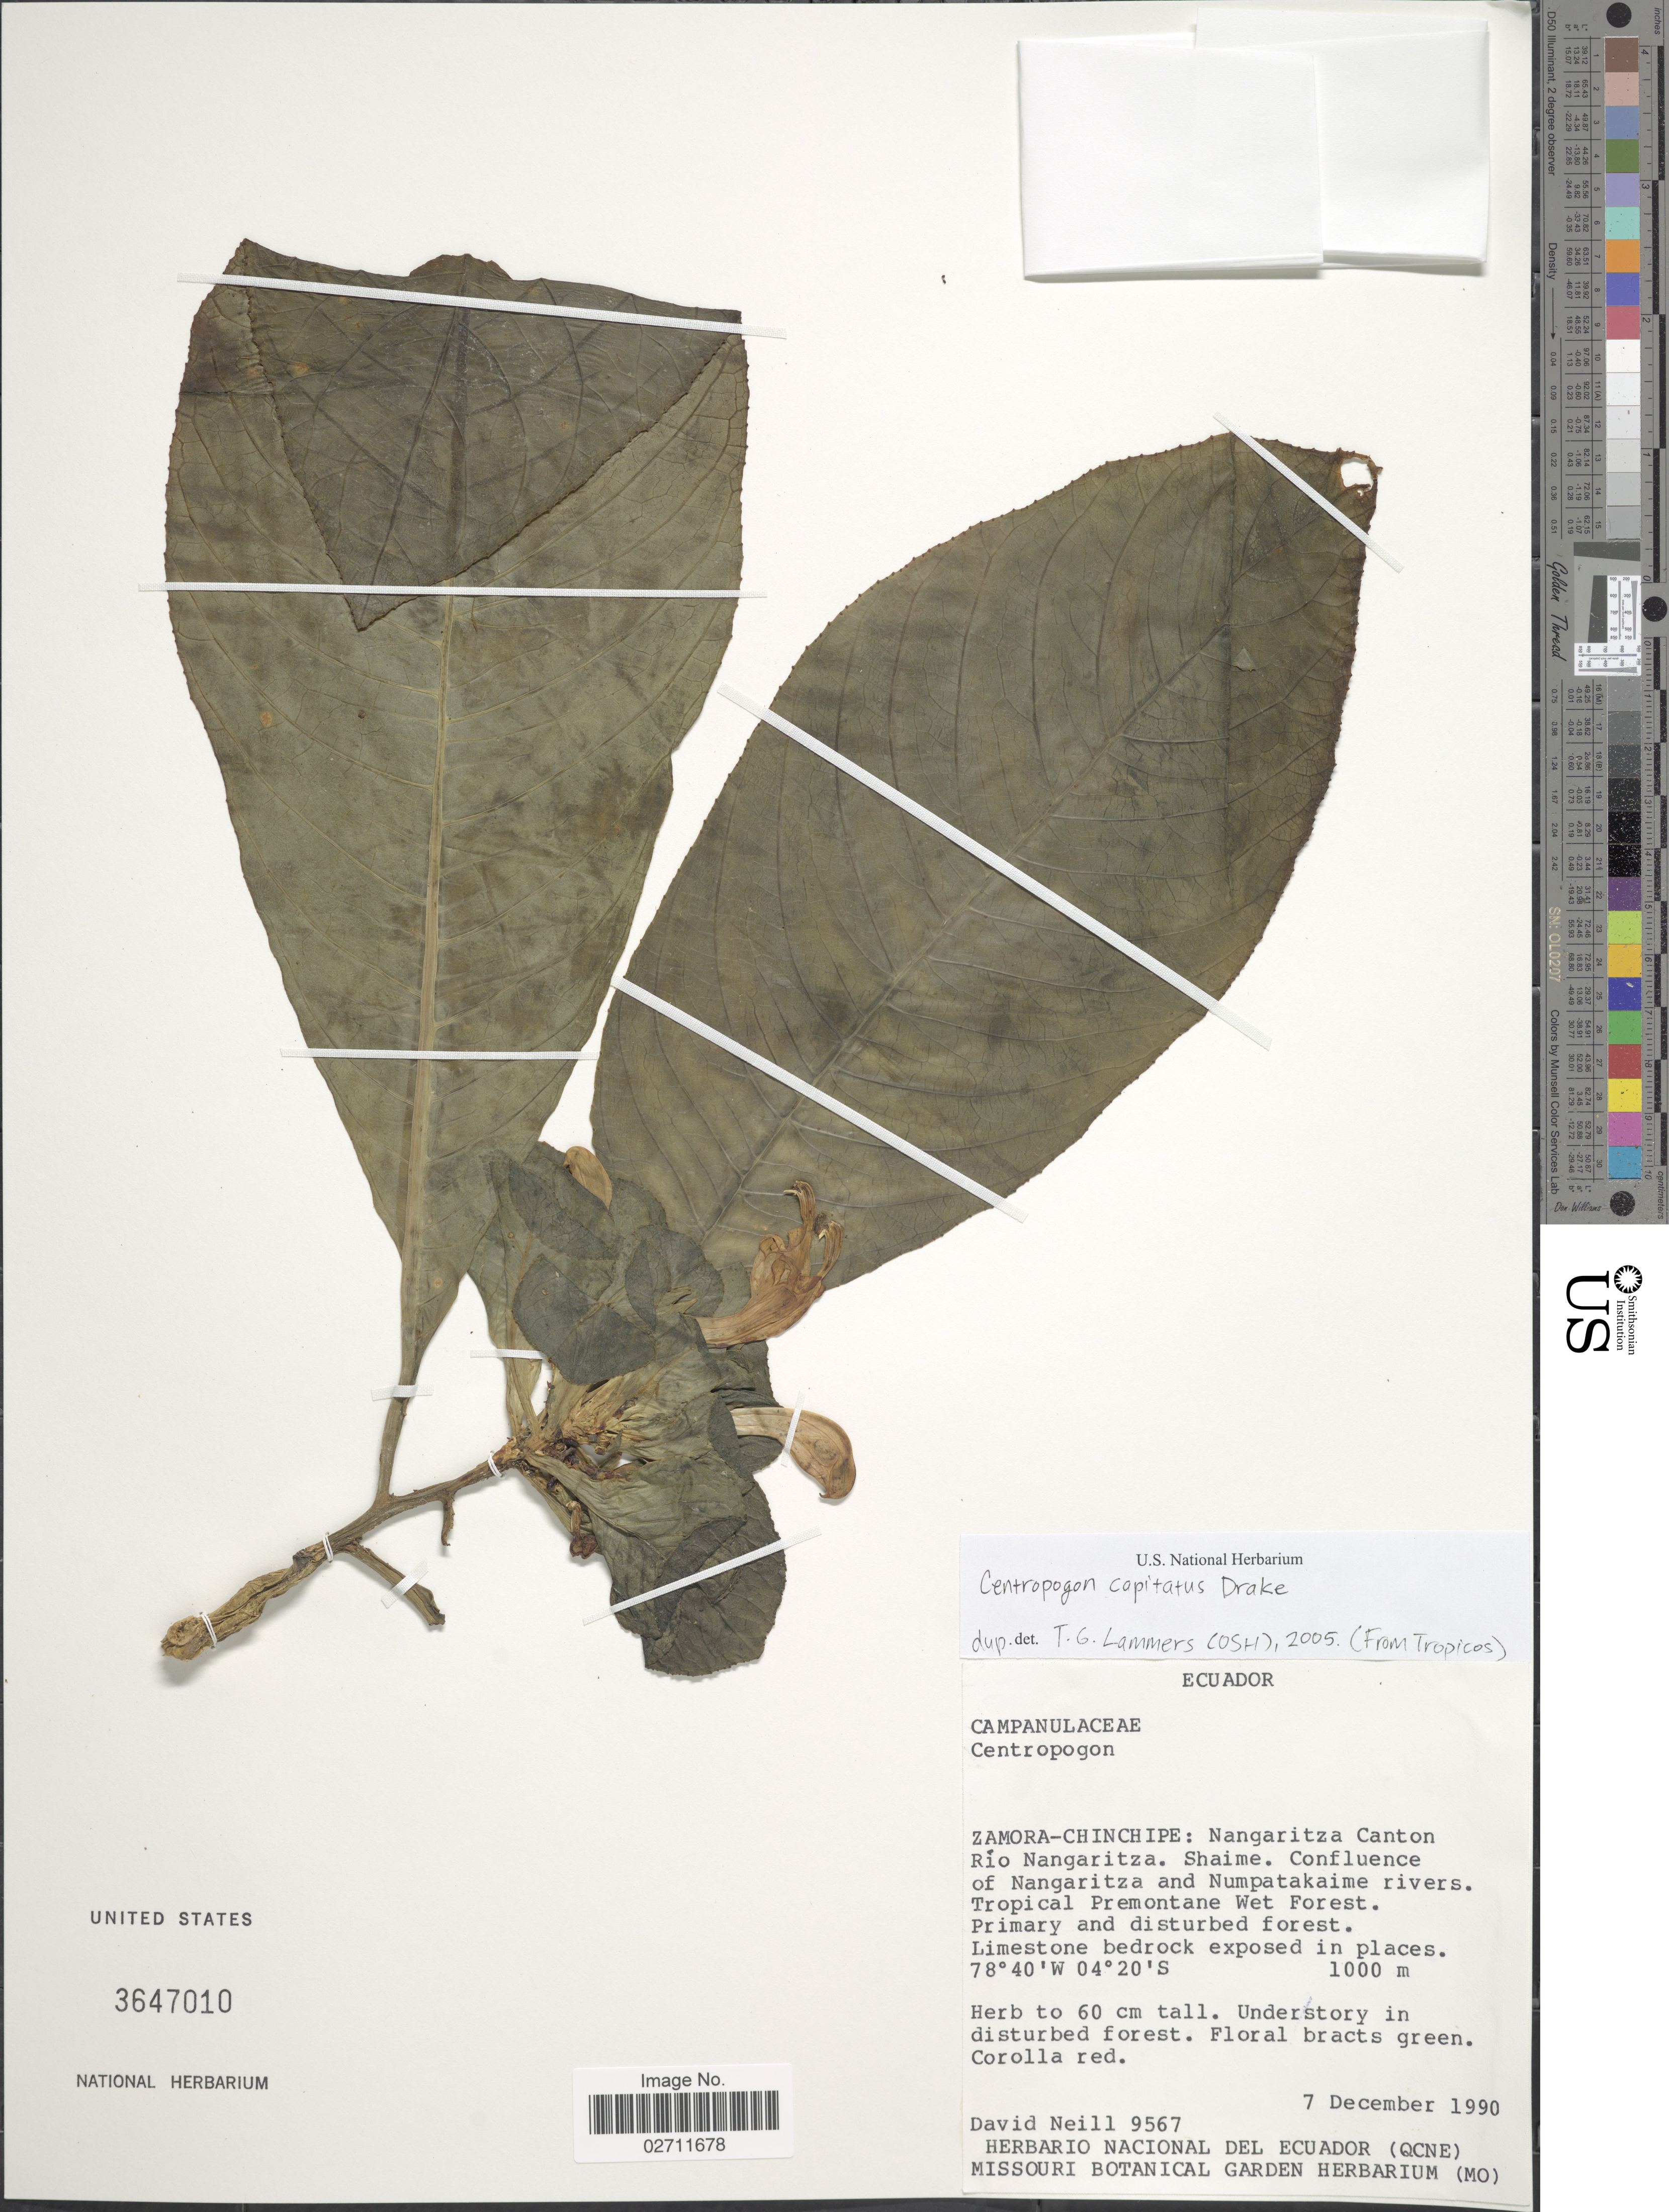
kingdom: Plantae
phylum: Tracheophyta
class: Magnoliopsida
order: Asterales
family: Campanulaceae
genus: Centropogon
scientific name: Centropogon capitatus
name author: Drake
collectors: D. A. Neill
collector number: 9567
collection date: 1990-12-07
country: Ecuador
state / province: Zamora-Chinchipe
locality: Nangaritza Canton. Rio Nangaritza. Shaime. Confluence of Nangaritza and Numpatakaime rivers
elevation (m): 1000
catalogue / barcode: US 3647010